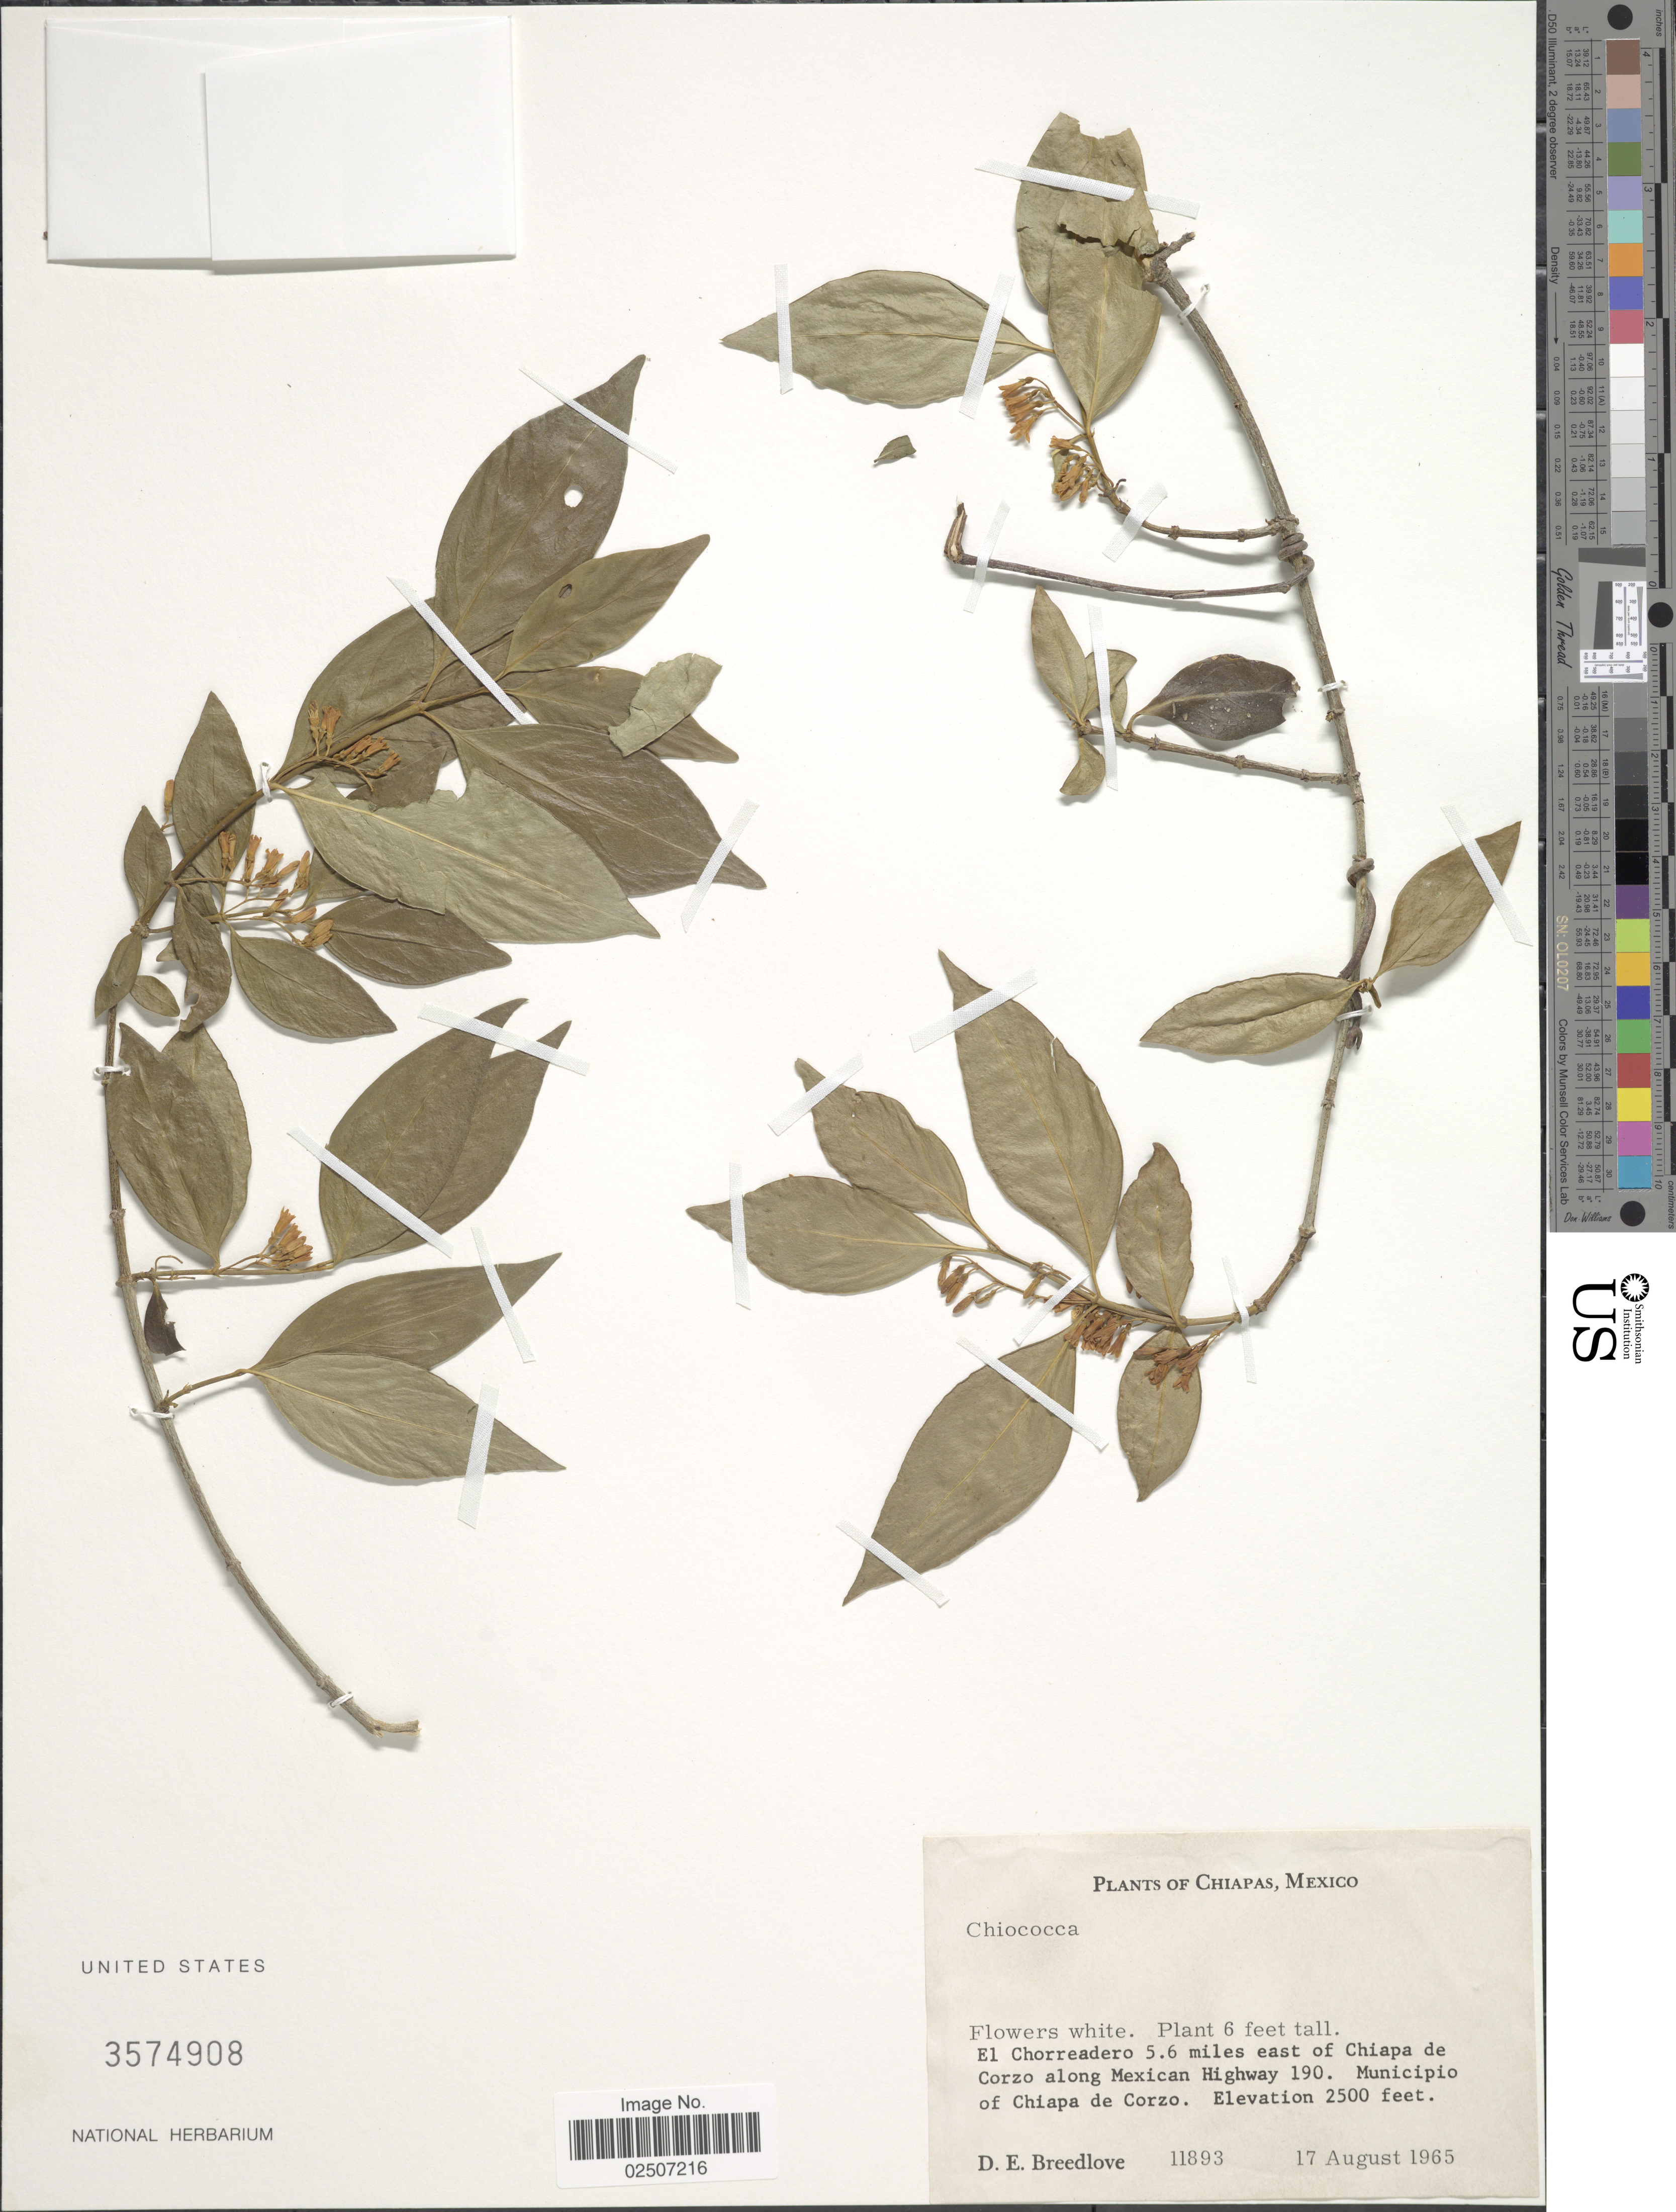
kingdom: Plantae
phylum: Tracheophyta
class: Magnoliopsida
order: Gentianales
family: Rubiaceae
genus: Chiococca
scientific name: Chiococca sp.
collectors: D. E. Breedlove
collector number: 11893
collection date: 1965-08-17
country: Mexico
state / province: Chiapas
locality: El Chorreadero 5.6 miles east of Chiapa de Corzo along Mexican Highway 190. Municipio of Chiapa de Corzo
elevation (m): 762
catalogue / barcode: US 3574908